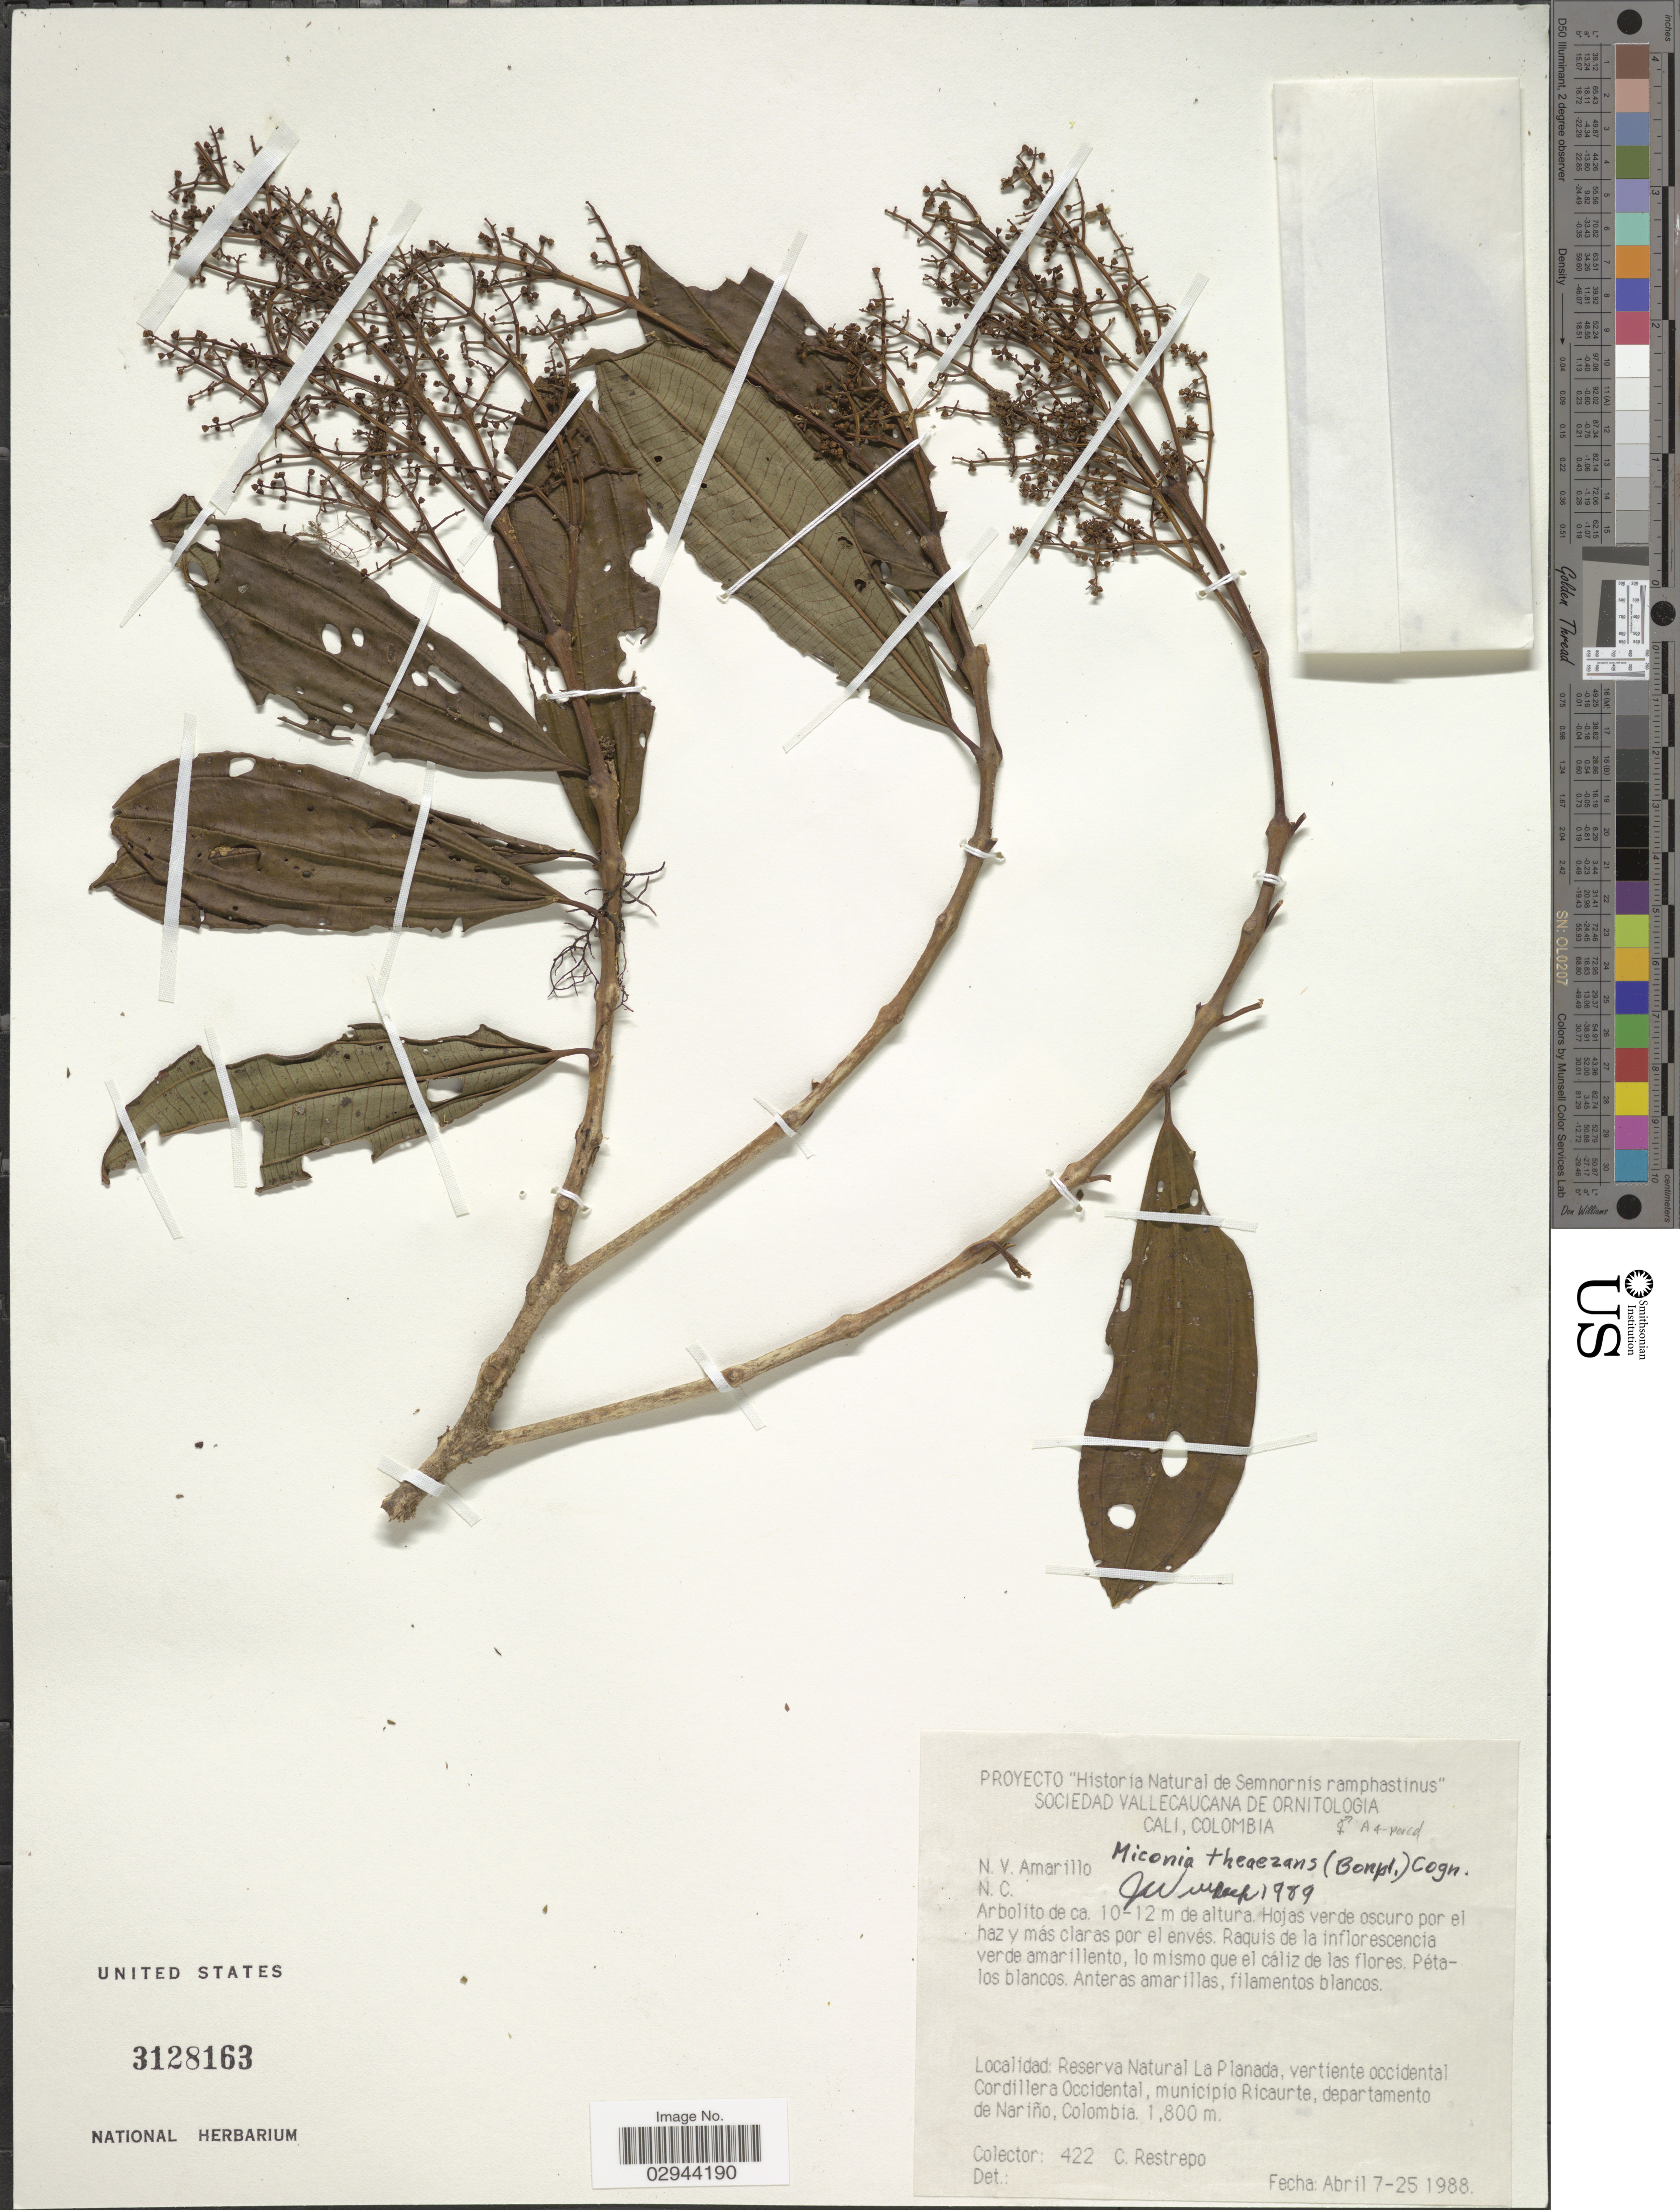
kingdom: Plantae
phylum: Tracheophyta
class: Magnoliopsida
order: Myrtales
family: Melastomataceae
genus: Miconia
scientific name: Miconia theizans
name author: (Bonpl.) Cogn.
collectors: C. Restrepo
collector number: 422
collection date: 1988-04-07/1988-04-25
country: Colombia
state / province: Nariño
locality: Reserva Natural La Planada, vertiente occidental Cordillera Occidental, municipio Ricaurte, departamento de Nariño.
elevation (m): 1800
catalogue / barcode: US 3128163